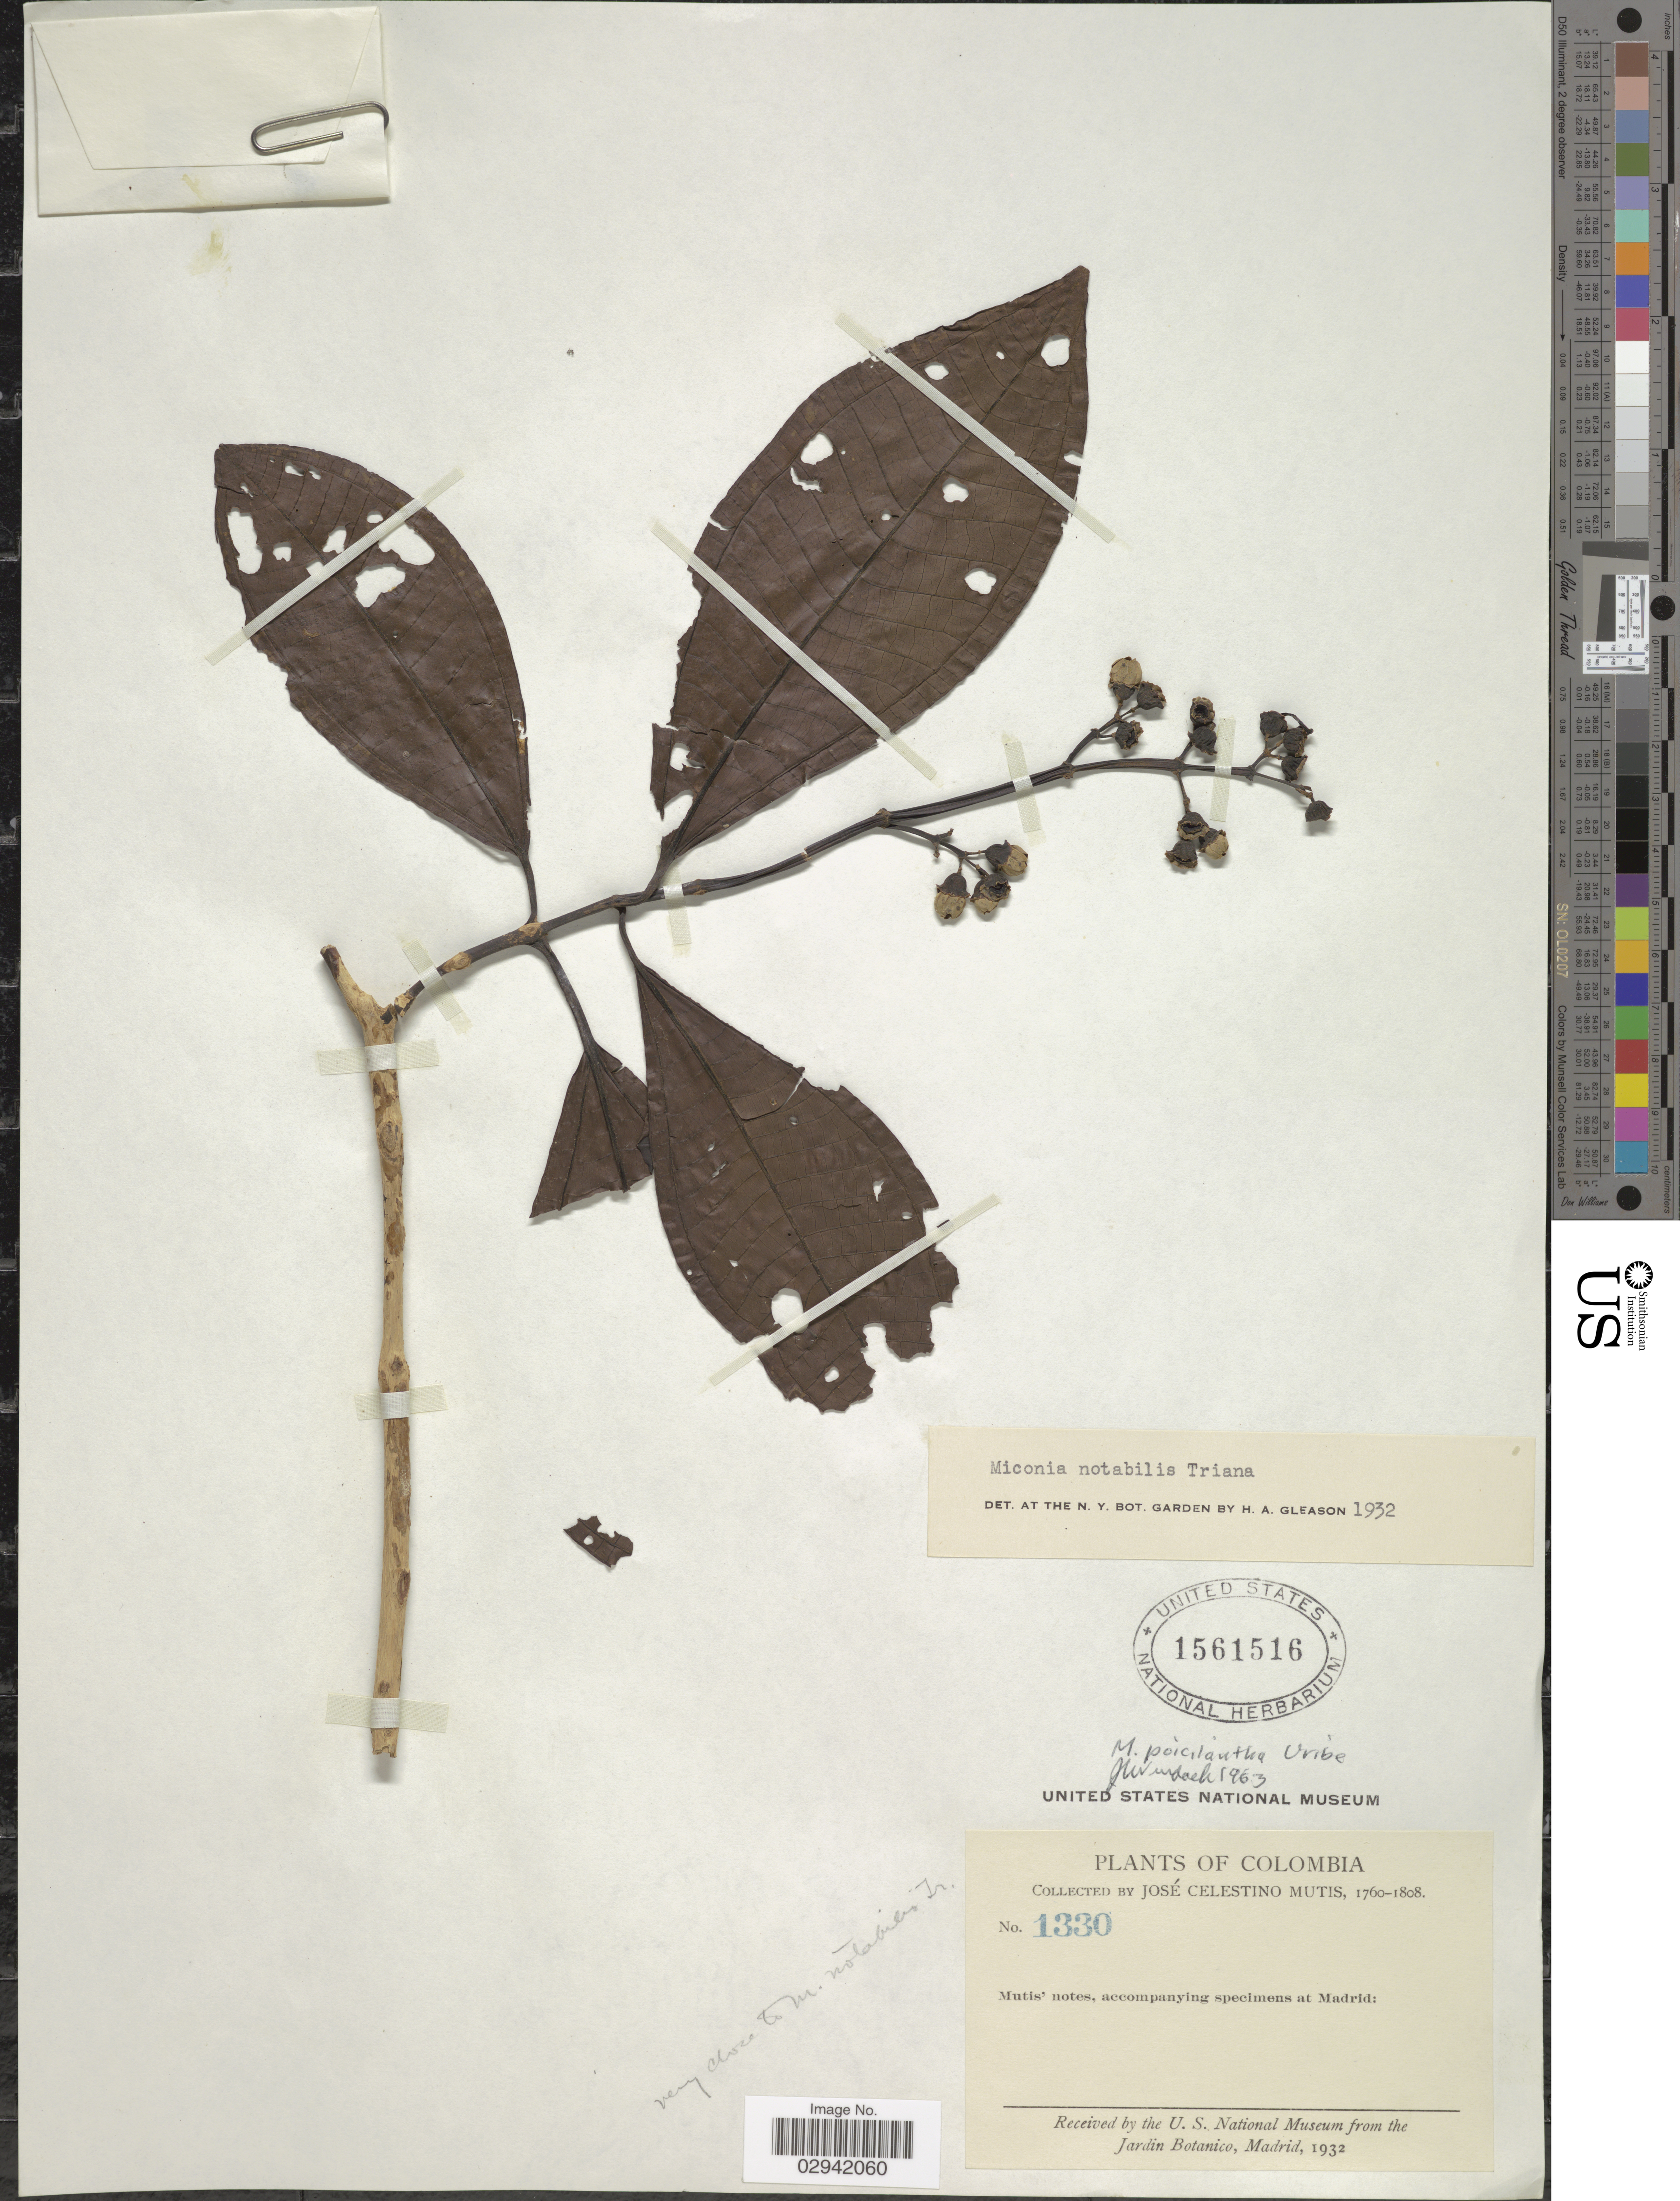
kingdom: Plantae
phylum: Tracheophyta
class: Magnoliopsida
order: Myrtales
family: Melastomataceae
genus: Miconia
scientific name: Miconia poecilantha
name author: L. Uribe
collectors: J. C. B. Mutis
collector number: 1330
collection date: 1760/1808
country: Colombia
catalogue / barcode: US 1561516